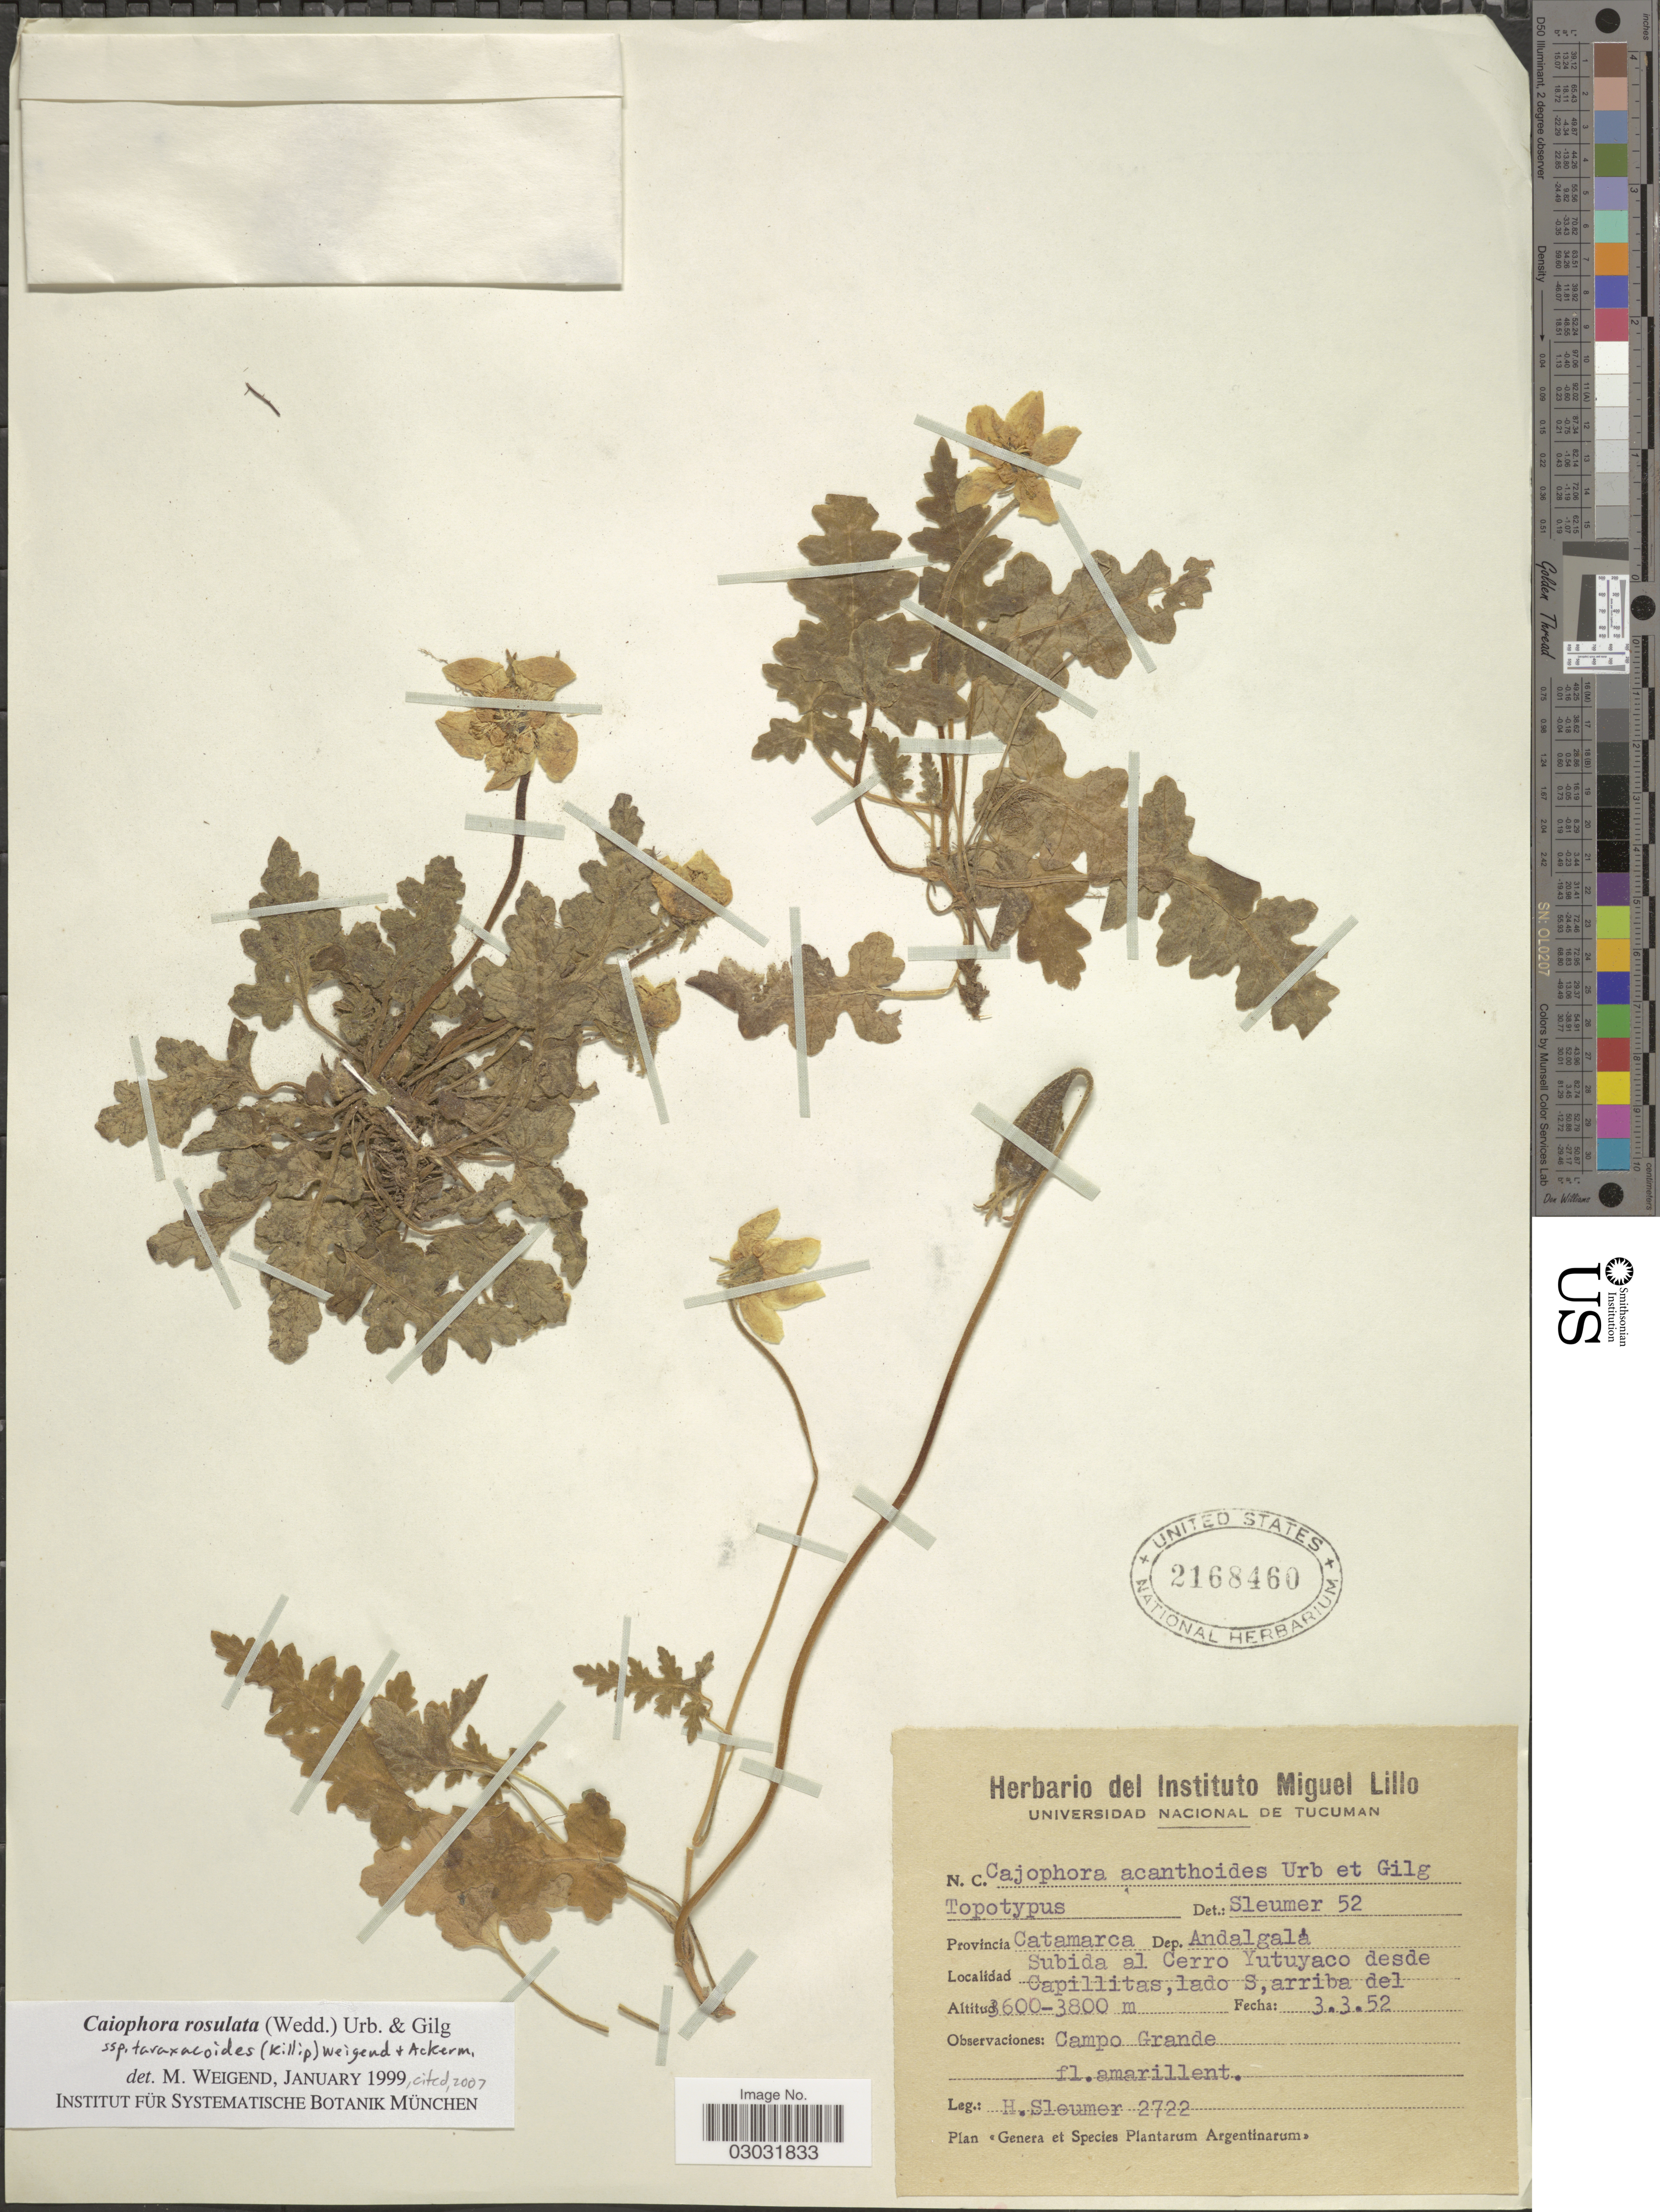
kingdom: Plantae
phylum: Tracheophyta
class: Magnoliopsida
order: Cornales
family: Loasaceae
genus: Caiophora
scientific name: Caiophora rosulata subsp. taraxacoides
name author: (Killip) Weigend & M. Ackermann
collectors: H. O. Sleumer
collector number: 2722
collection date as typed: Transcribed d/m/y: 3/3/52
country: Argentina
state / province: Catamarca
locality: Dep. Andalgalá. Subida al Cerro Yutuyaco desde Capillitas, lado S, arriba del. Campo Grande.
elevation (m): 3600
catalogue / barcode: US 2168460